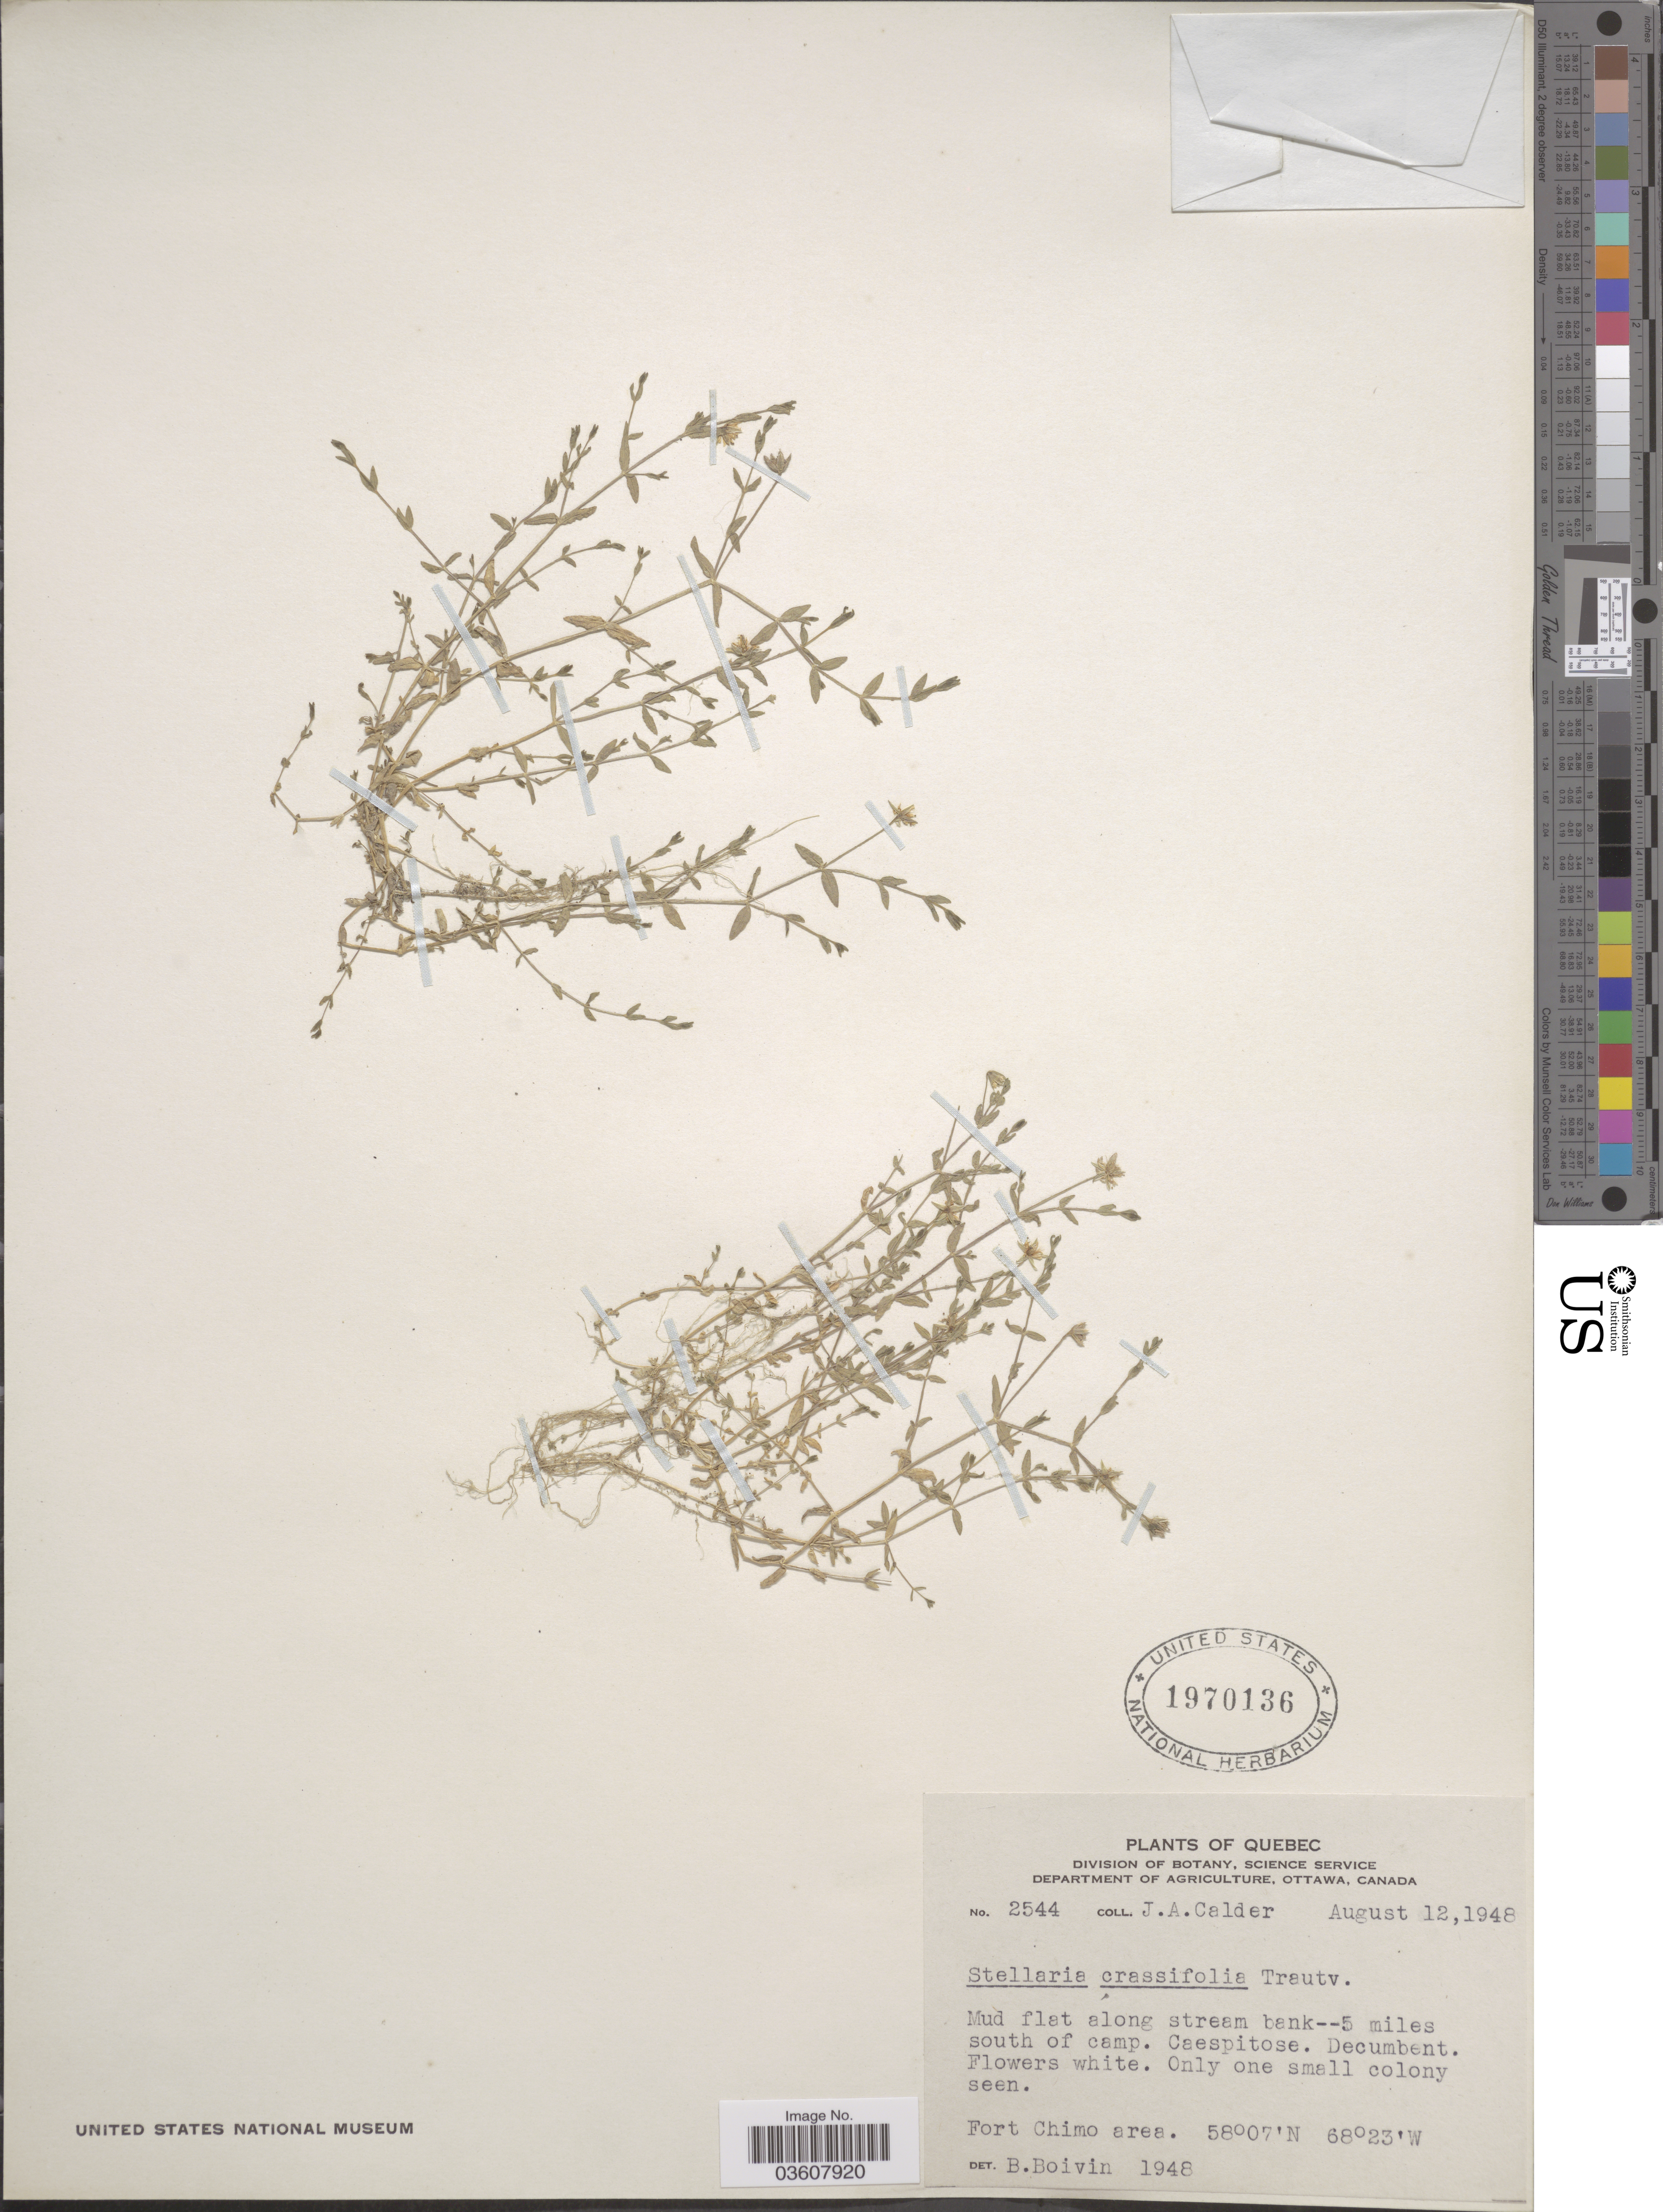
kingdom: Plantae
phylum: Tracheophyta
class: Magnoliopsida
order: Caryophyllales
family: Caryophyllaceae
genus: Stellaria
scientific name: Stellaria crassifolia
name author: Ehrh.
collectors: J. A. Calder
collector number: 2544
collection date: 1948-08-12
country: Canada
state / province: Quebec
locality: Mud flat along stream bank - 5 miles south of camp. Fort Chimo area.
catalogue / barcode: US 1970136